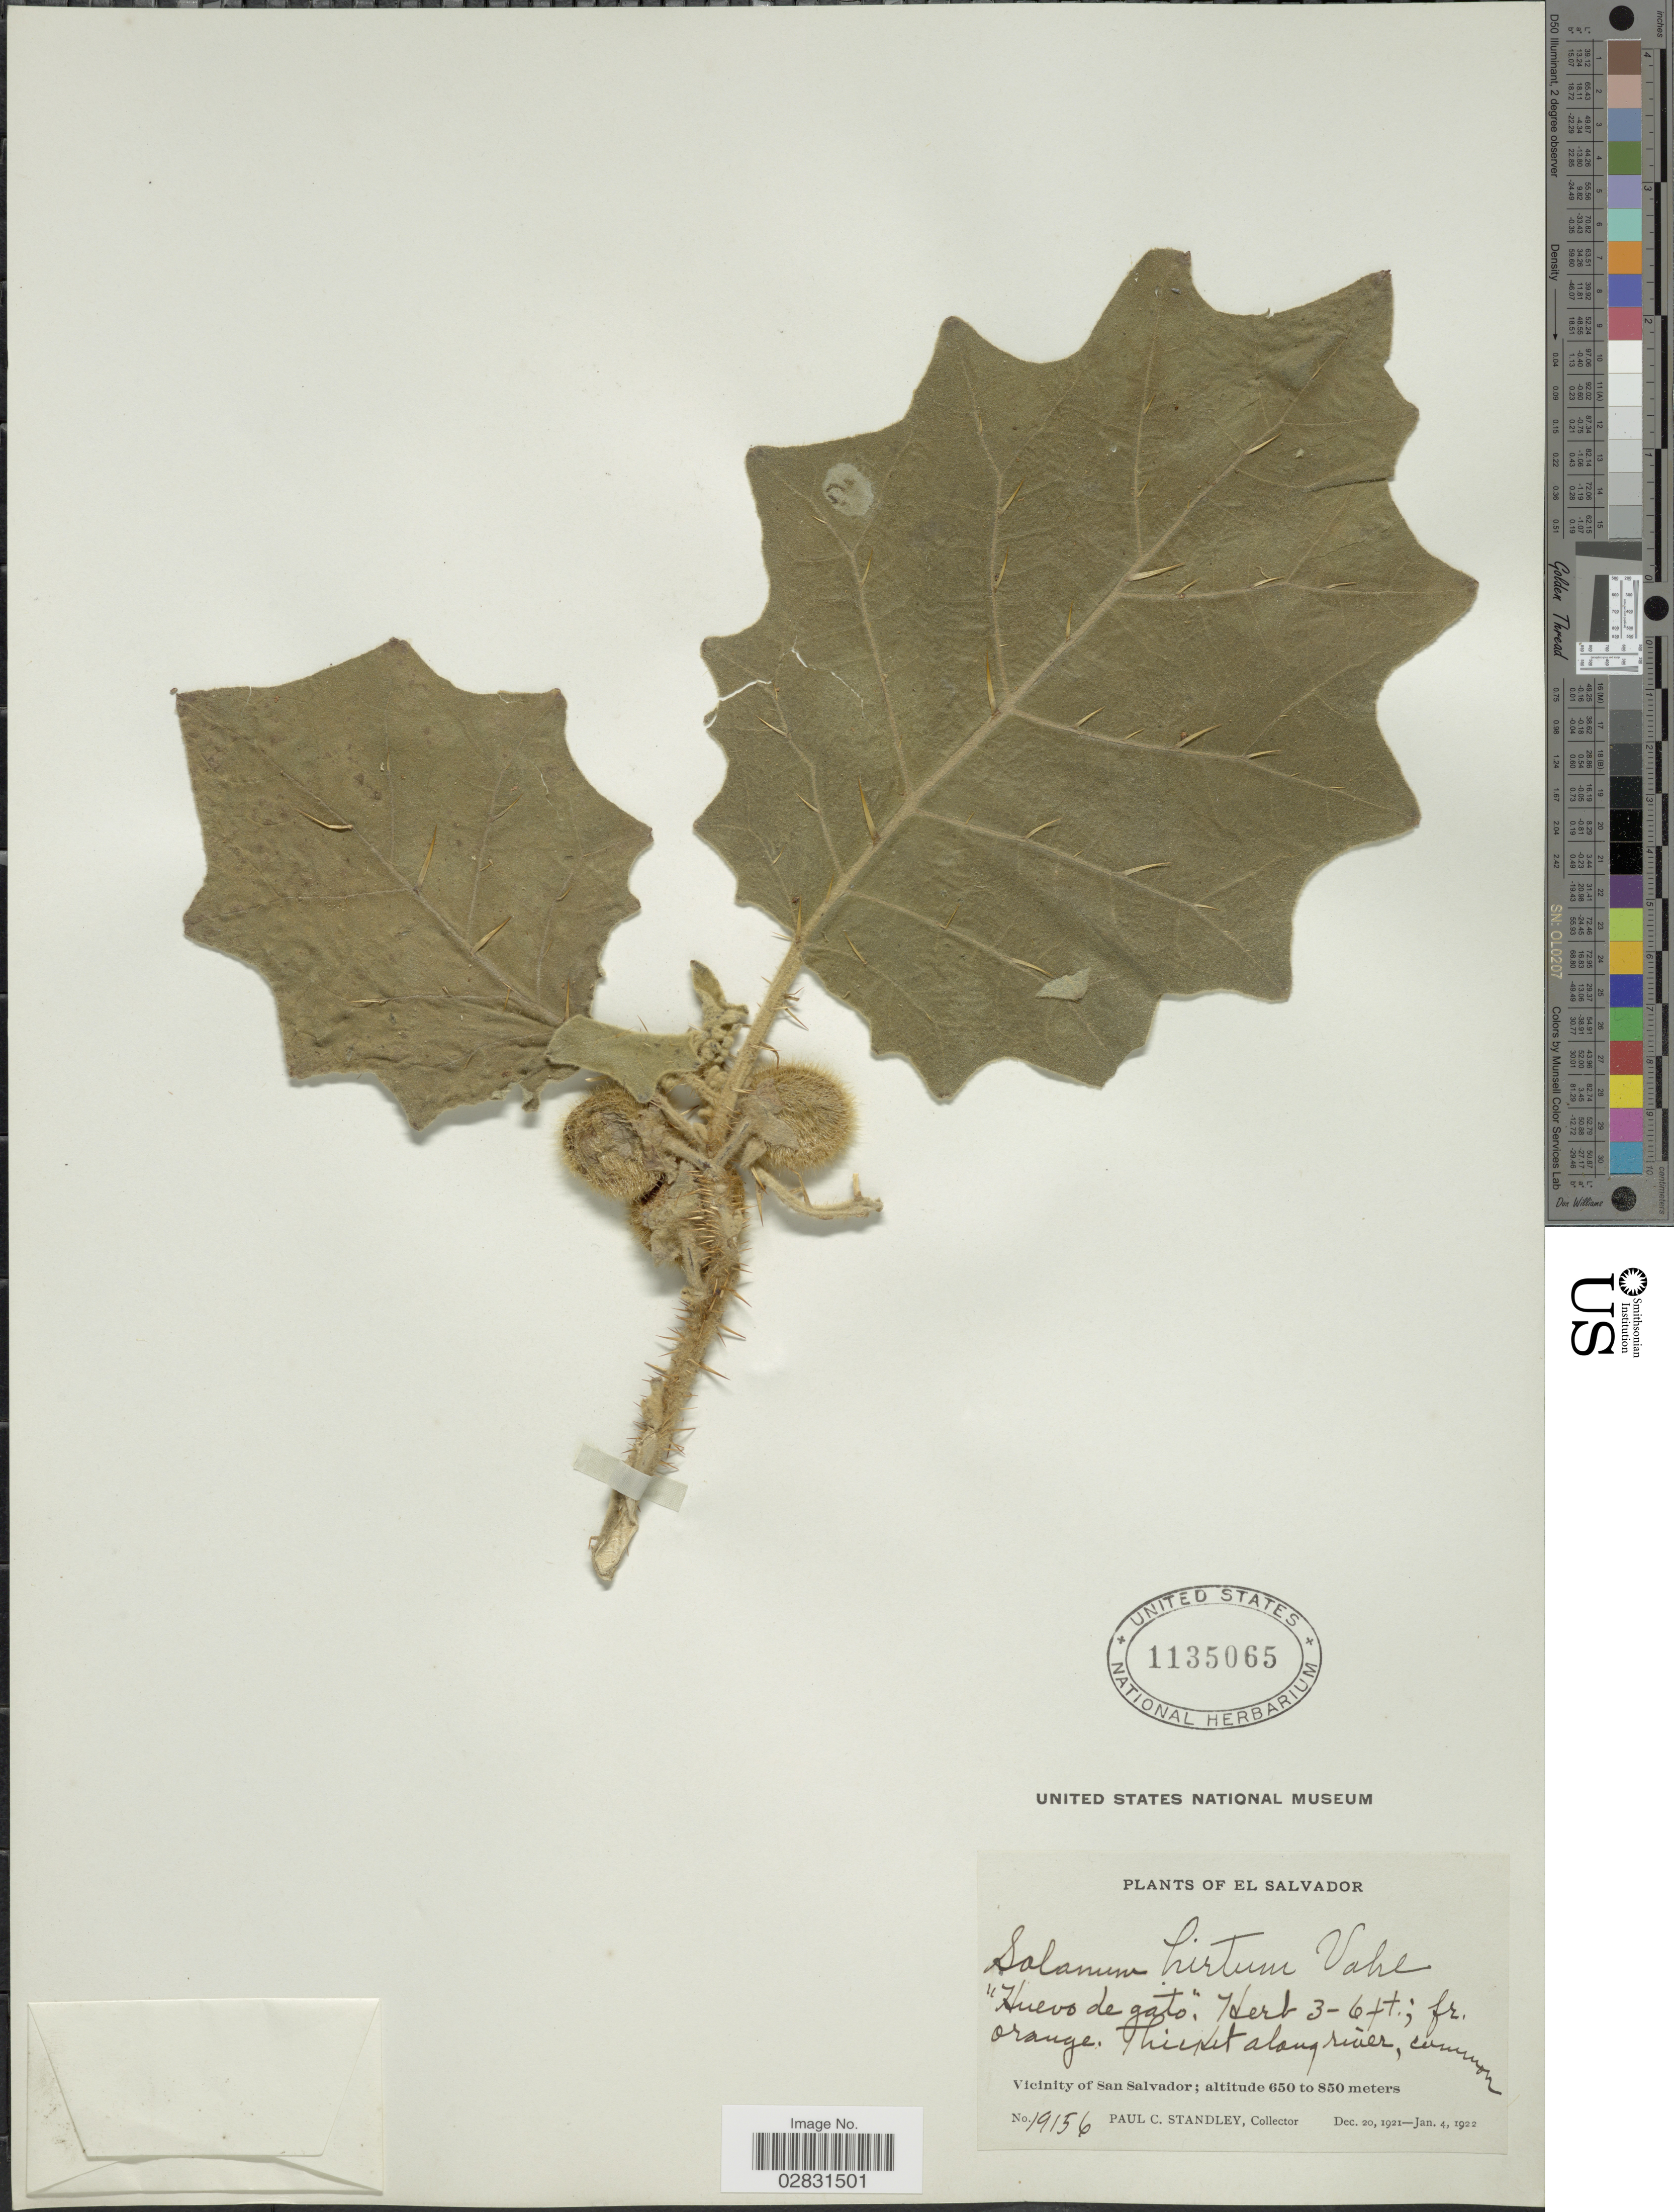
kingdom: Plantae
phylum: Tracheophyta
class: Magnoliopsida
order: Solanales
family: Solanaceae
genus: Solanum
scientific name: Solanum hirtum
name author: Vahl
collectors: P. C. Standley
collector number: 19156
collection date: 1921-12-20/1922-01-04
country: El Salvador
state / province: San Salvador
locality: Vicinity of San Salvador.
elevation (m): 650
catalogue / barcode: US 1135065